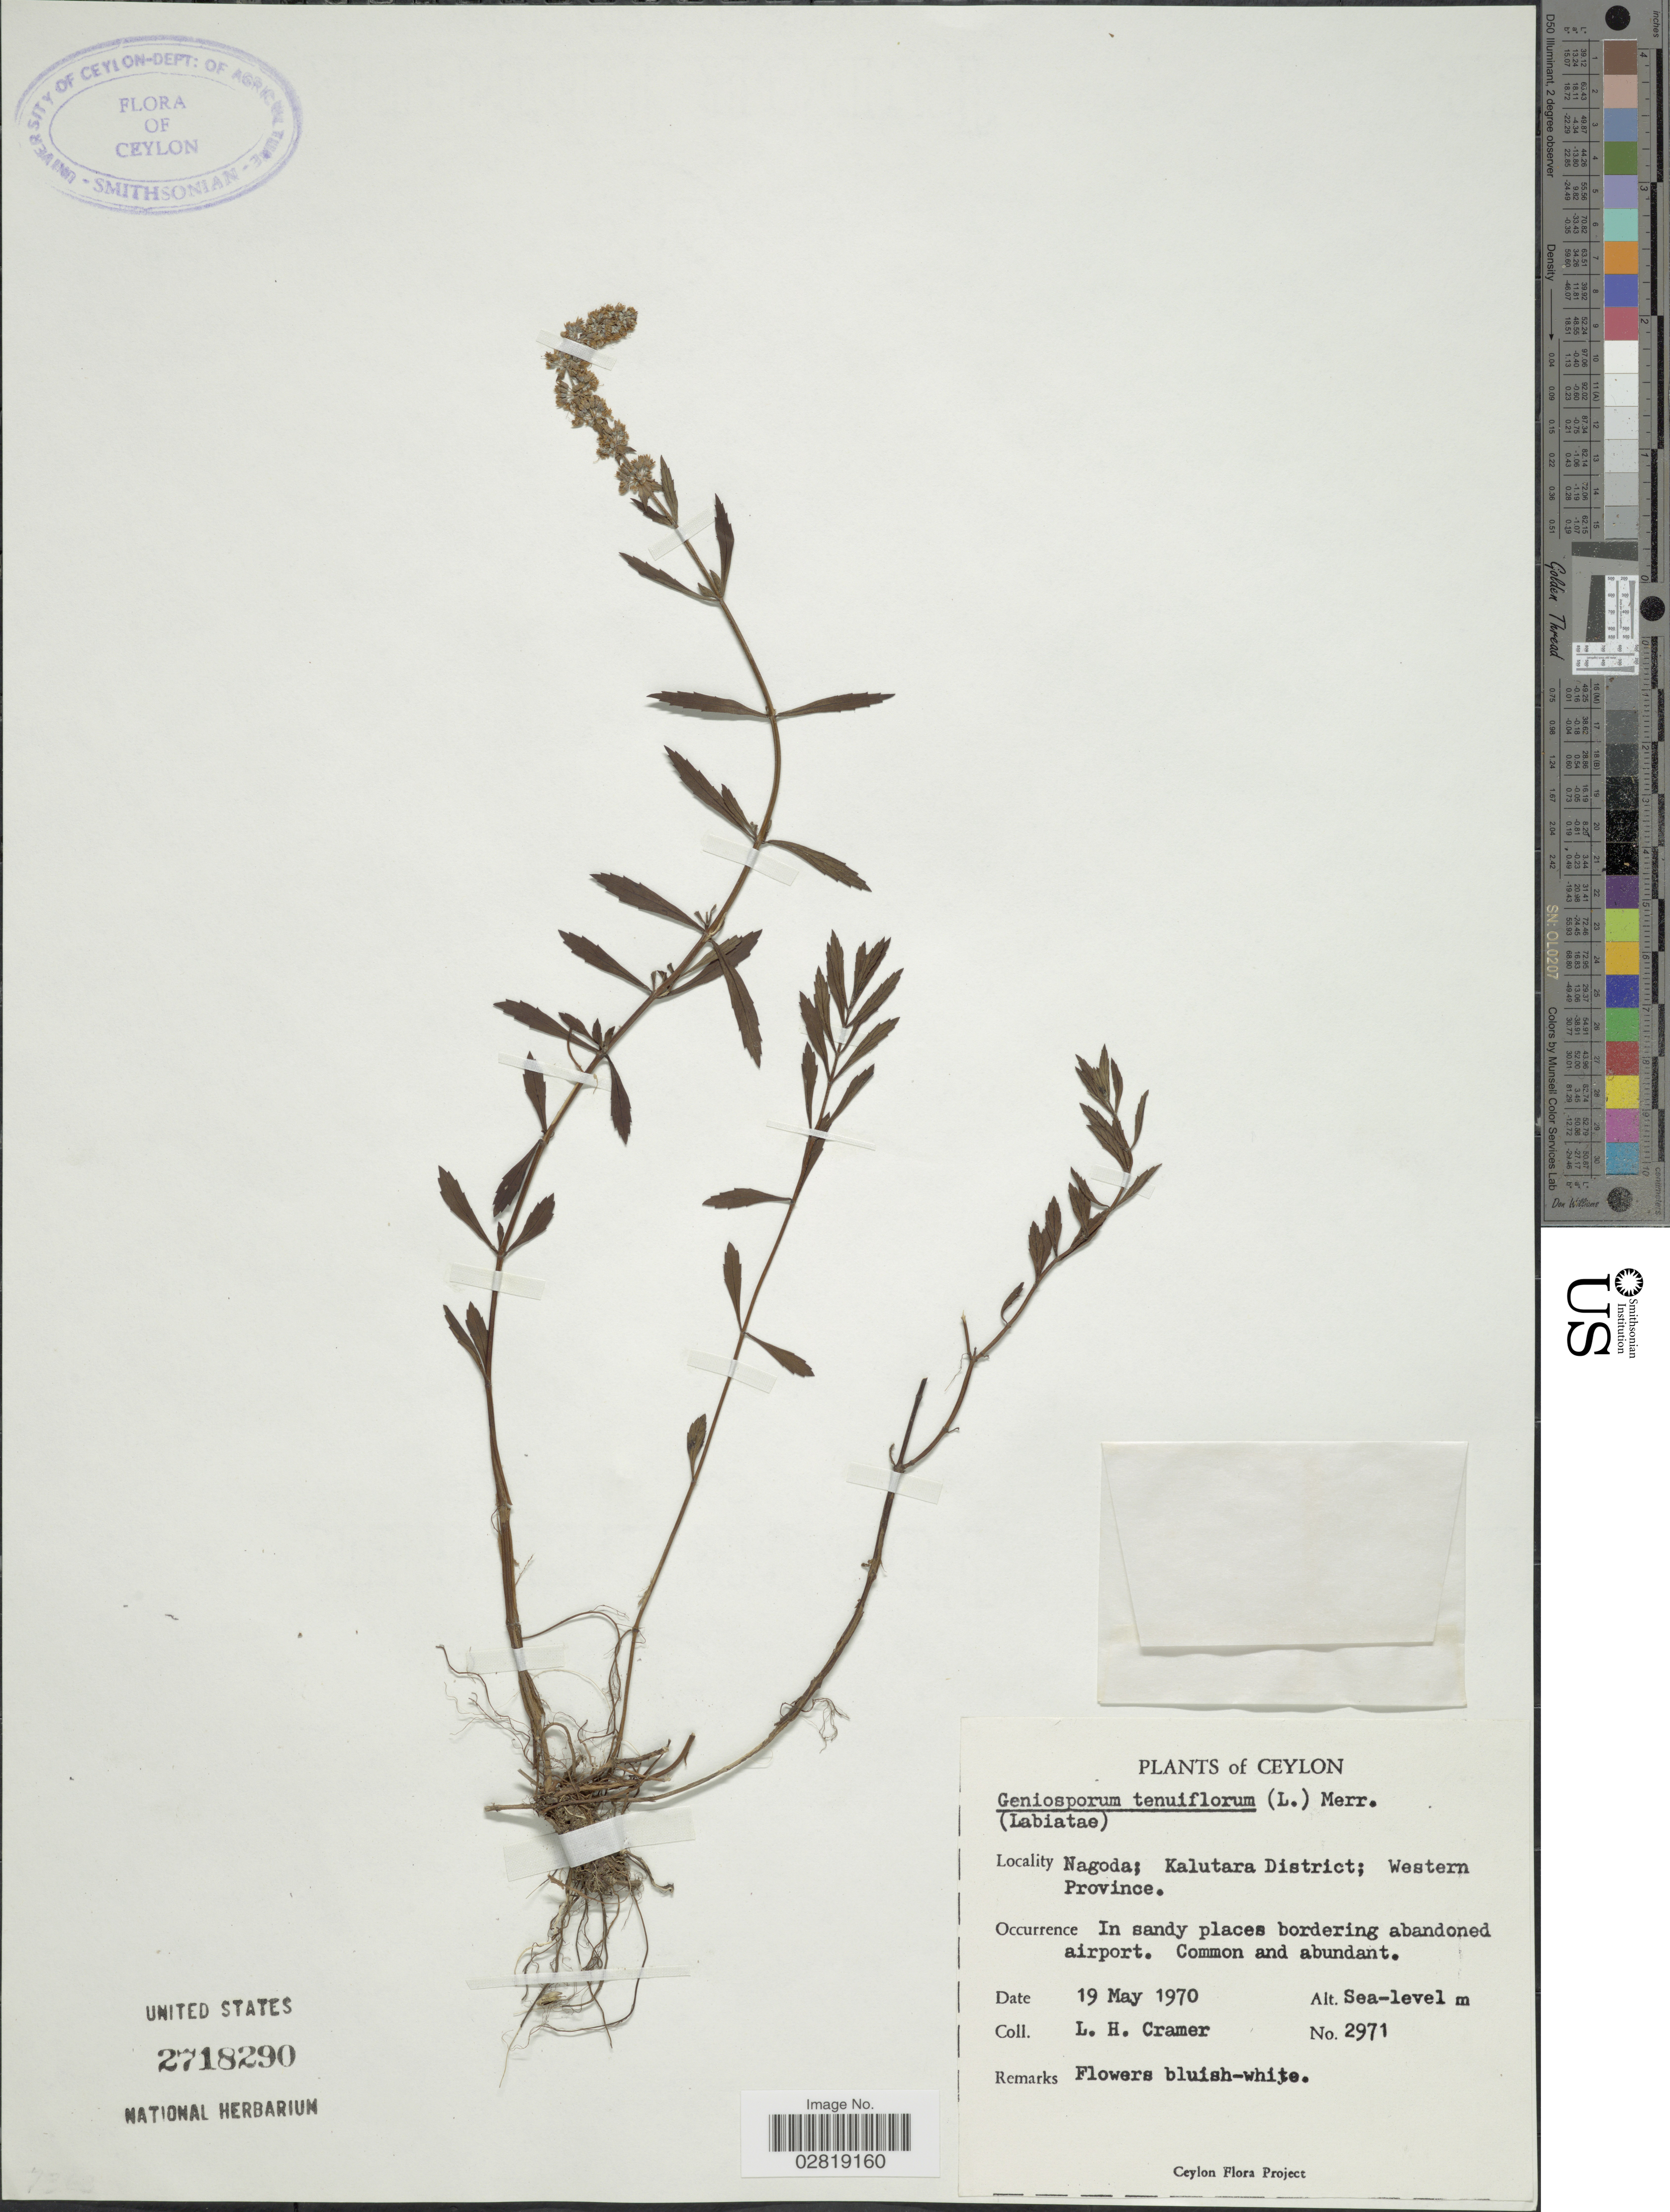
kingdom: Plantae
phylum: Tracheophyta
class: Magnoliopsida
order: Lamiales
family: Lamiaceae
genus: Geniosporum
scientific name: Geniosporum tenuiflorum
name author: (L.) Merr.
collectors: L. H. Cramer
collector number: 2971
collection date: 1970-05-19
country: Sri Lanka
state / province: Western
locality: Ceylon. Nagoda; Kalutara District; Western Province.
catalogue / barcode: US 2718290